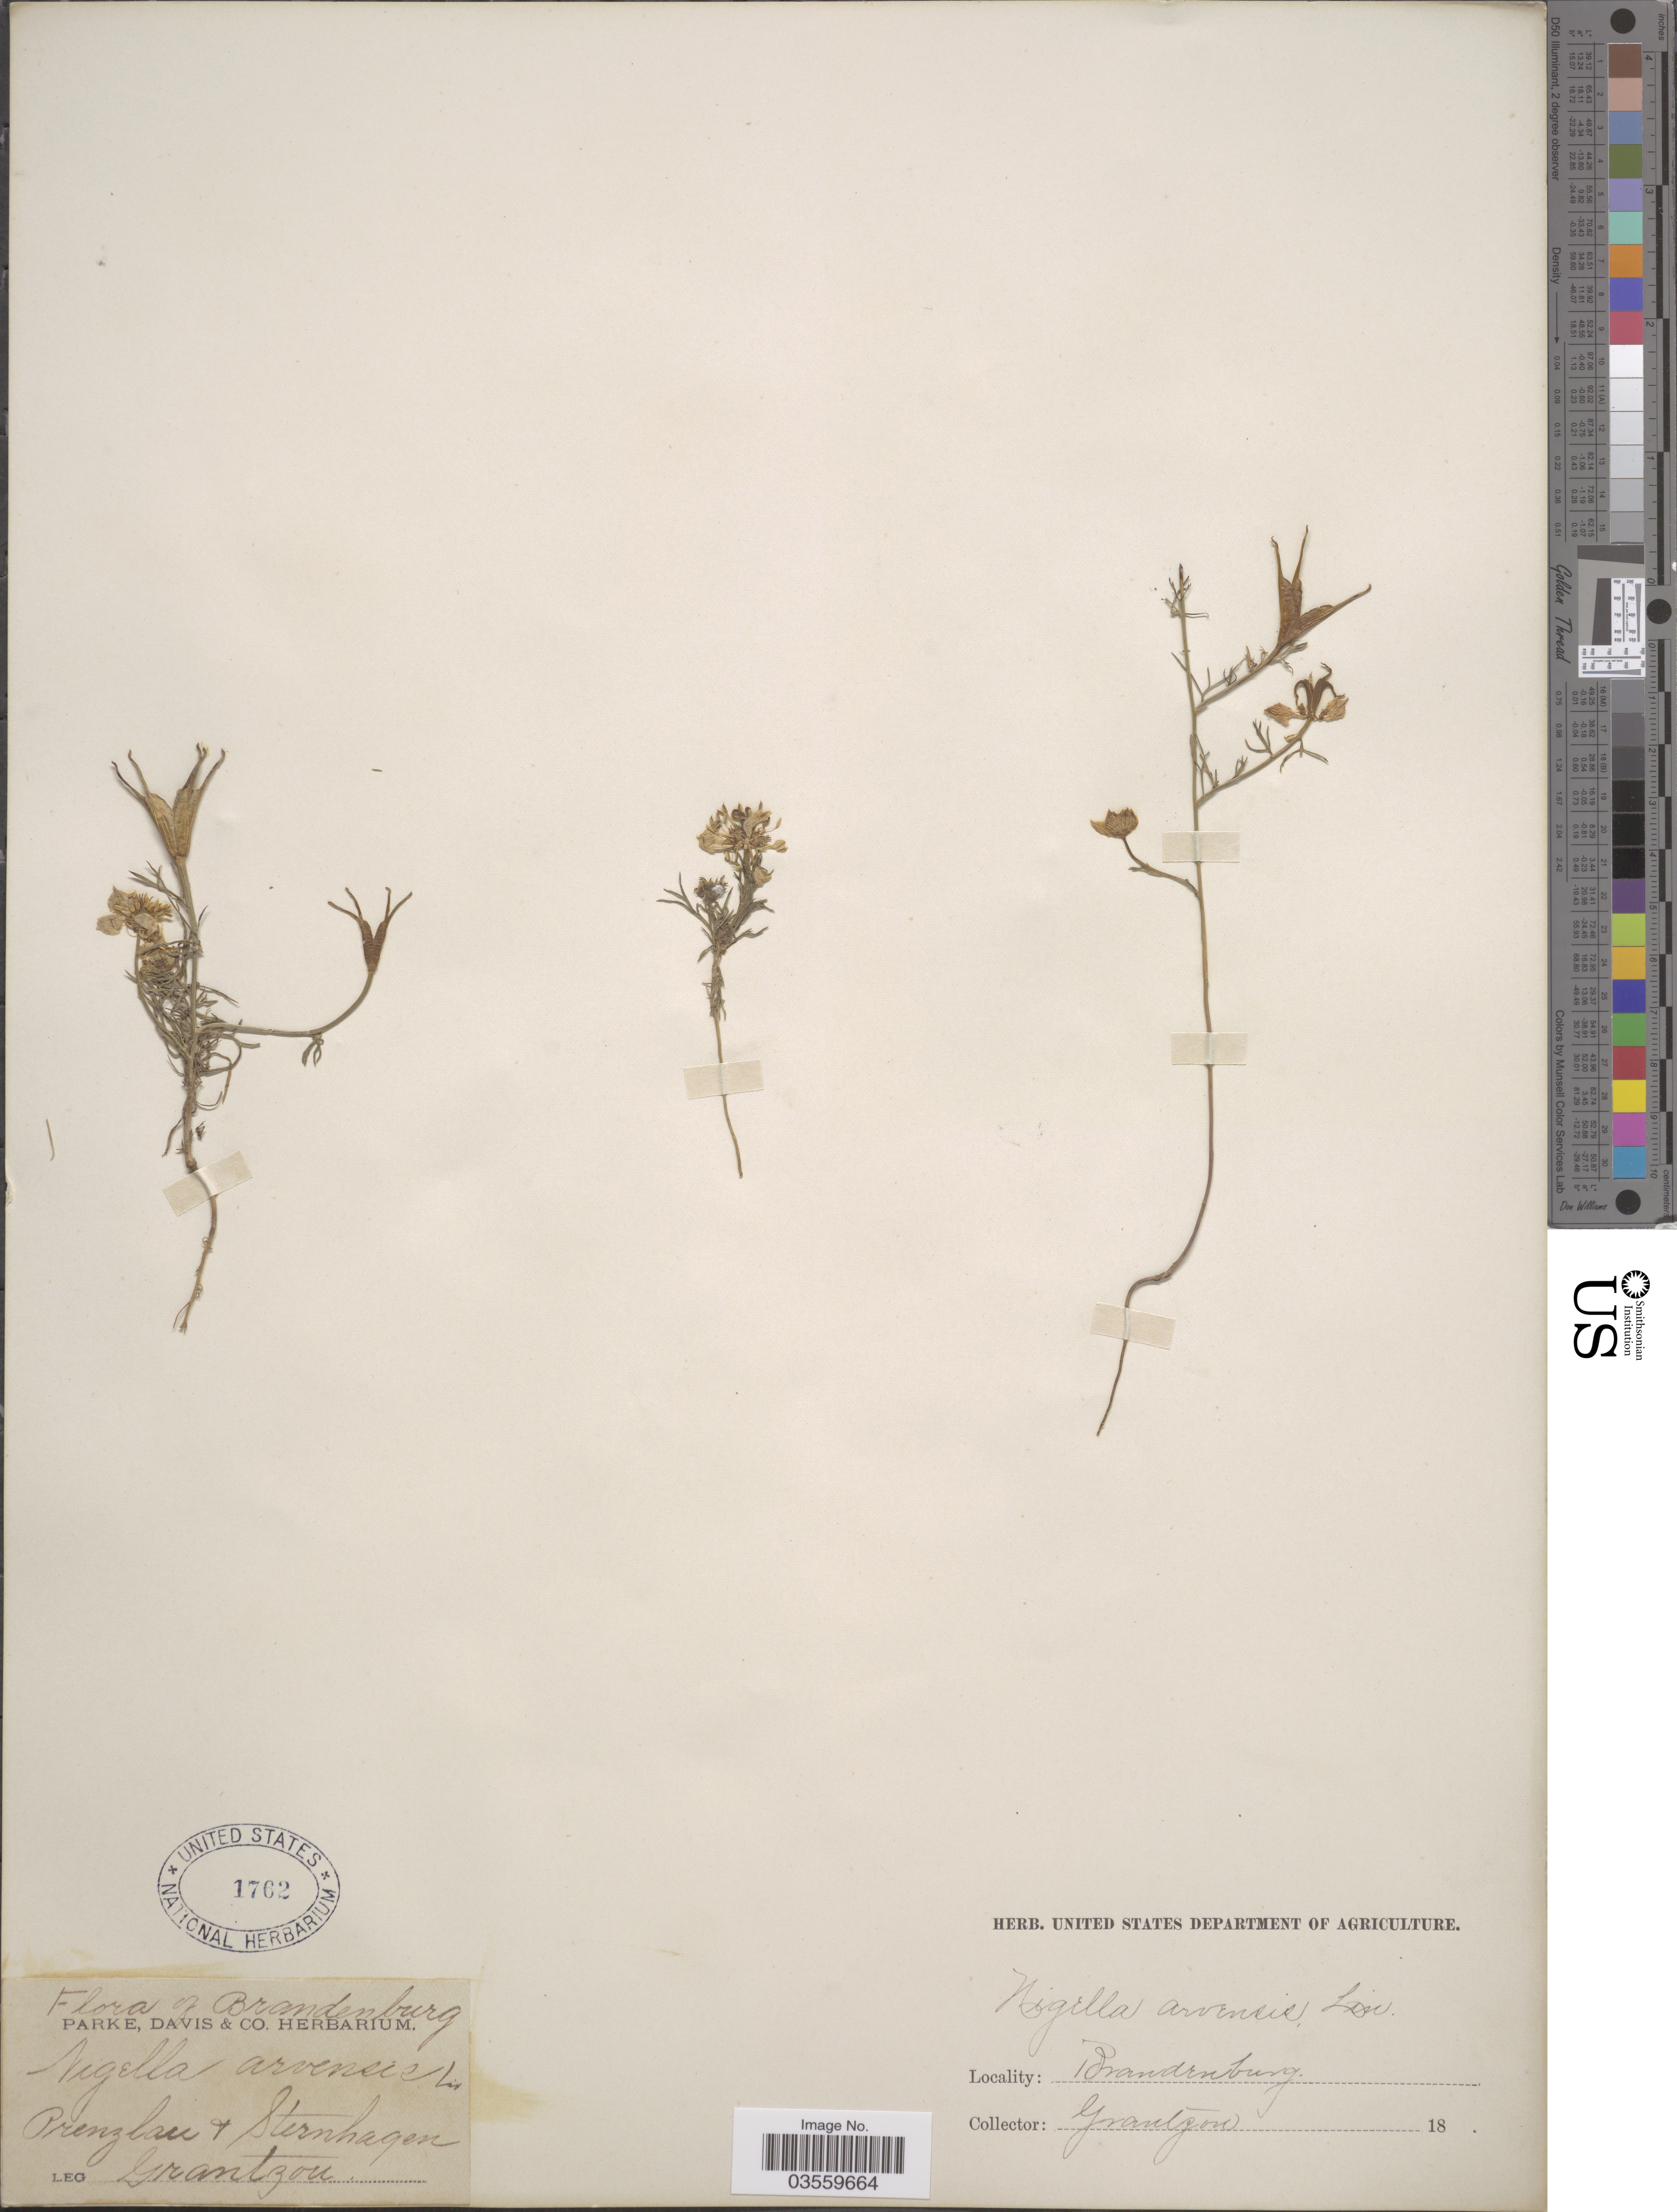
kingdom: Plantae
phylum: Tracheophyta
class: Magnoliopsida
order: Ranunculales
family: Ranunculaceae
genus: Nigella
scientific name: Nigella arvensis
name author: L.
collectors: Grantzow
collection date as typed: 18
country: Germany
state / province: Brandenburg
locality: Prenzlau & Sternhagen.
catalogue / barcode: US 1762